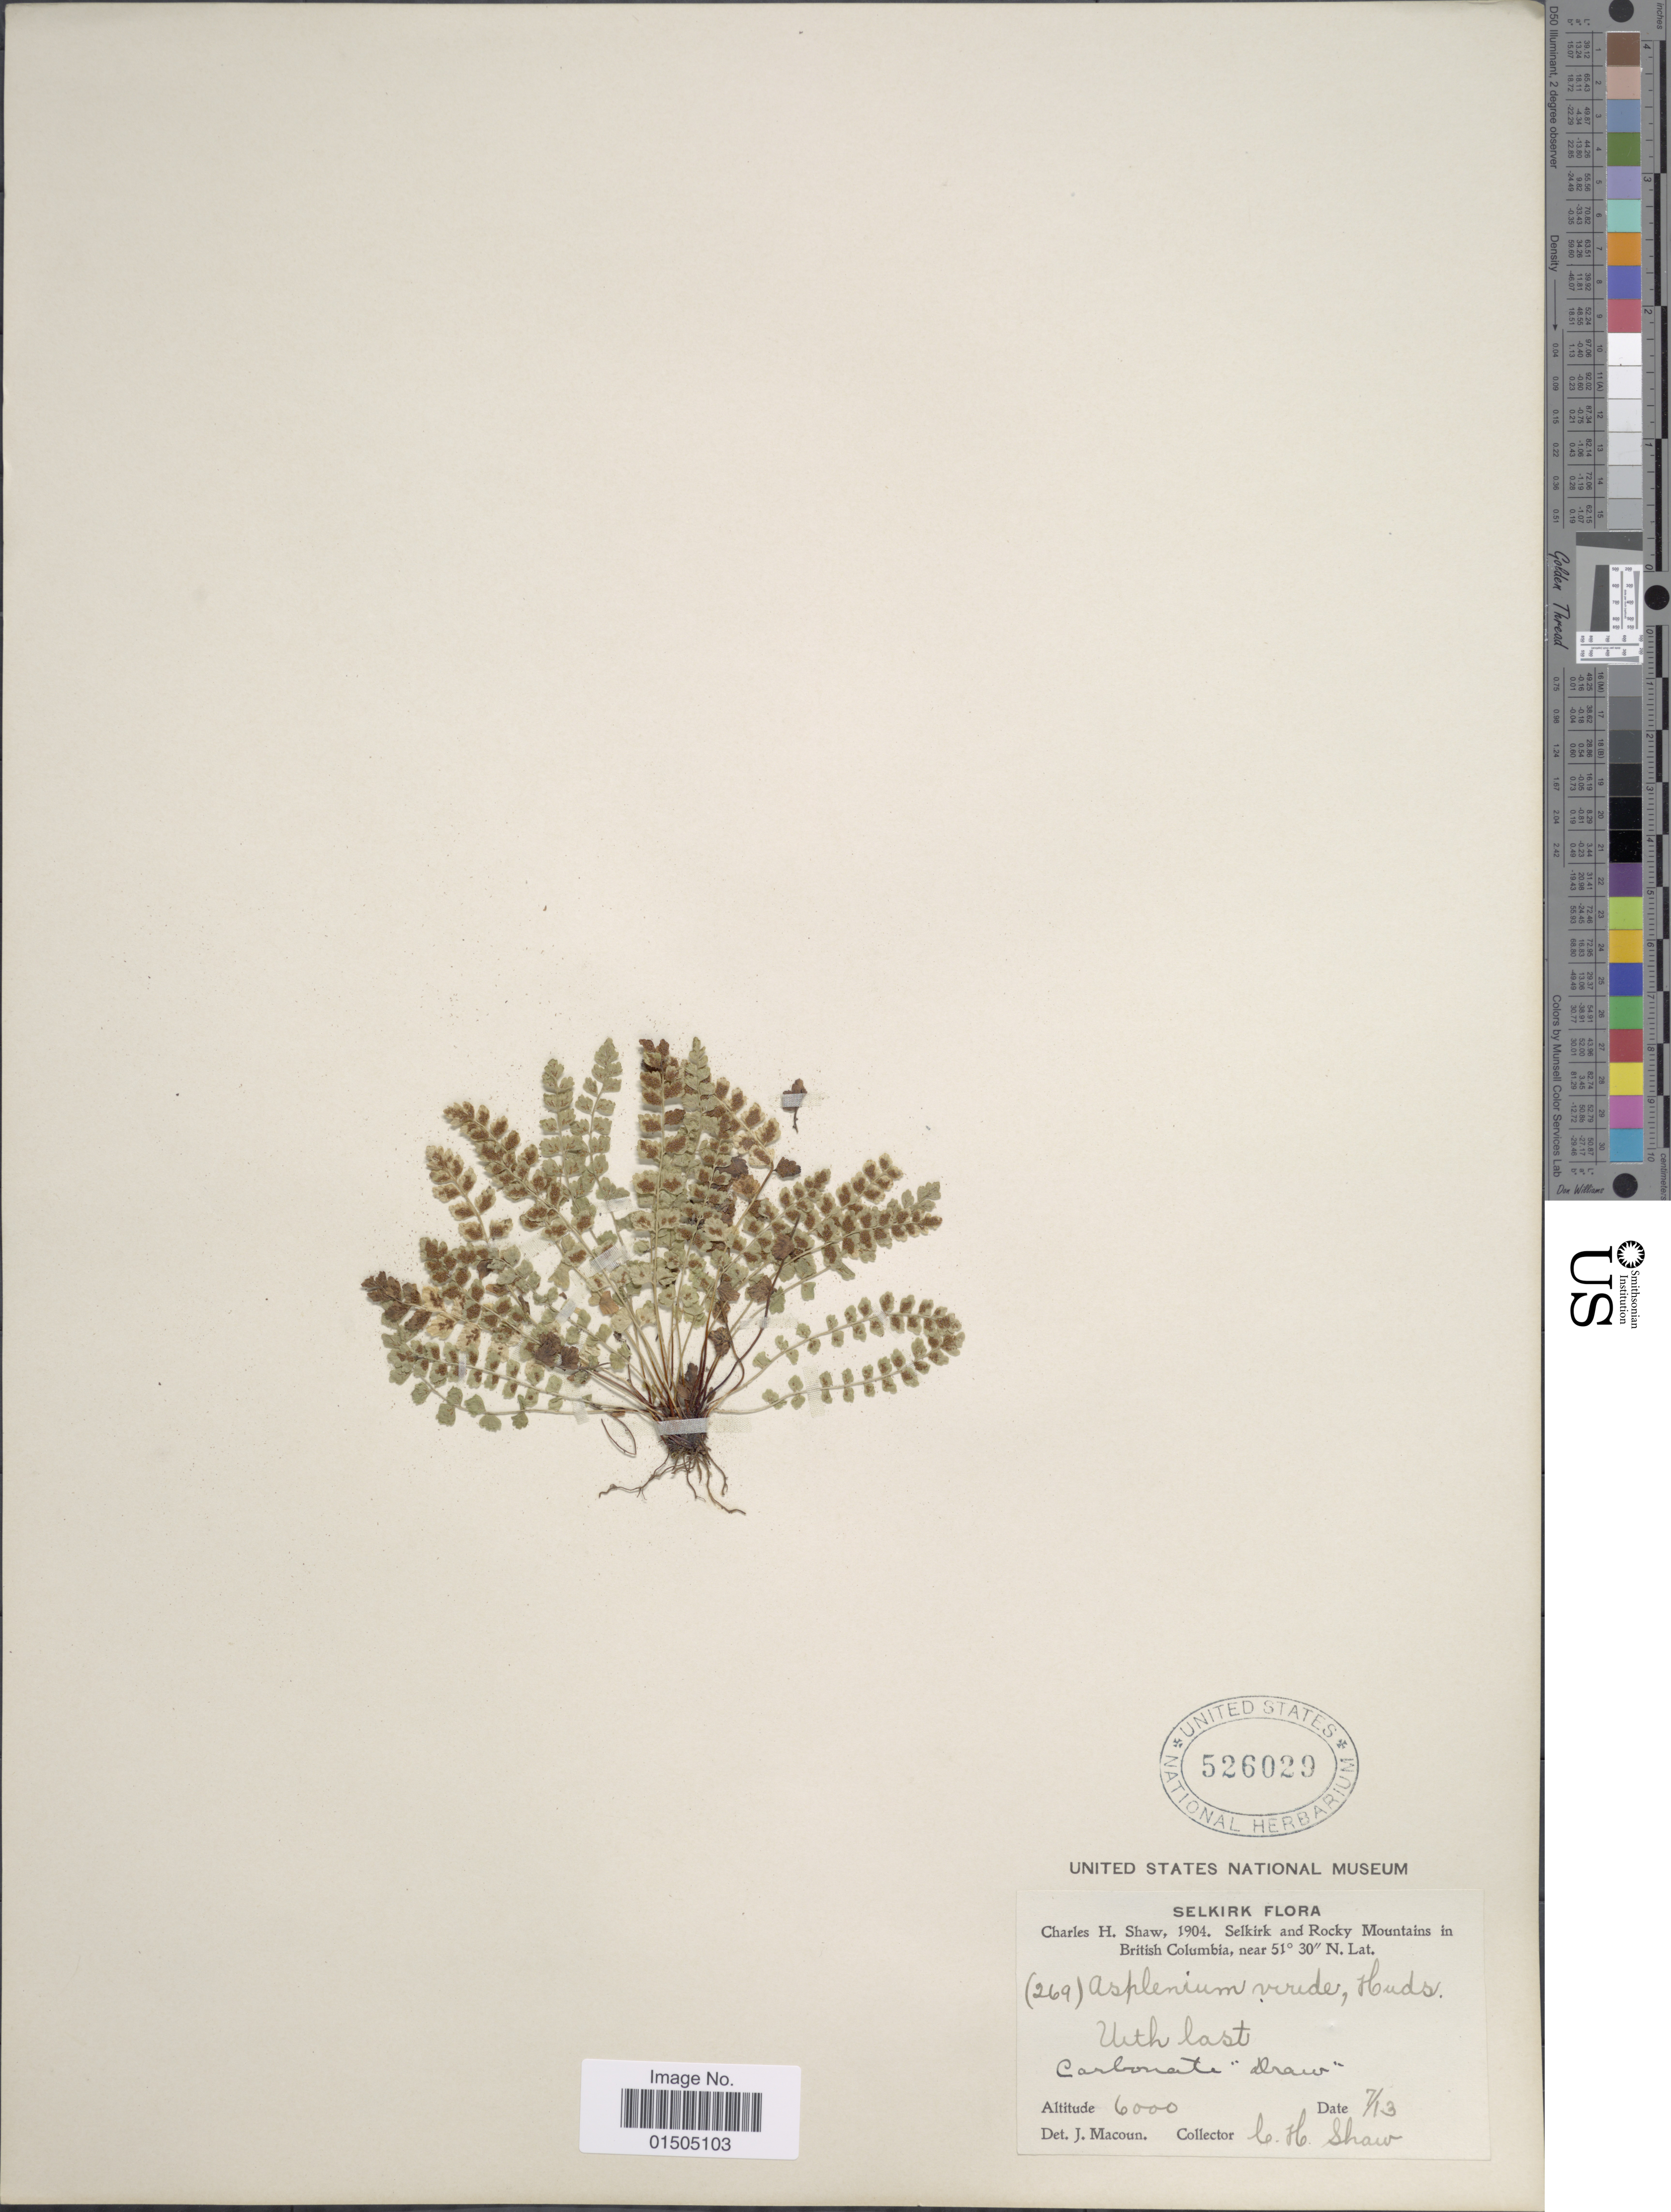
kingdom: Plantae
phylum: Tracheophyta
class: Polypodiopsida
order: Polypodiales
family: Aspleniaceae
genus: Asplenium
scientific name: Asplenium trichomanes-ramosum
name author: L.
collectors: C. H. Shaw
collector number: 269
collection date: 1904-07-13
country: Canada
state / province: British Columbia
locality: Selkirk and Ro9cky Mountains. Uith last Carbonate "Draw".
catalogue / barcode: US 526029